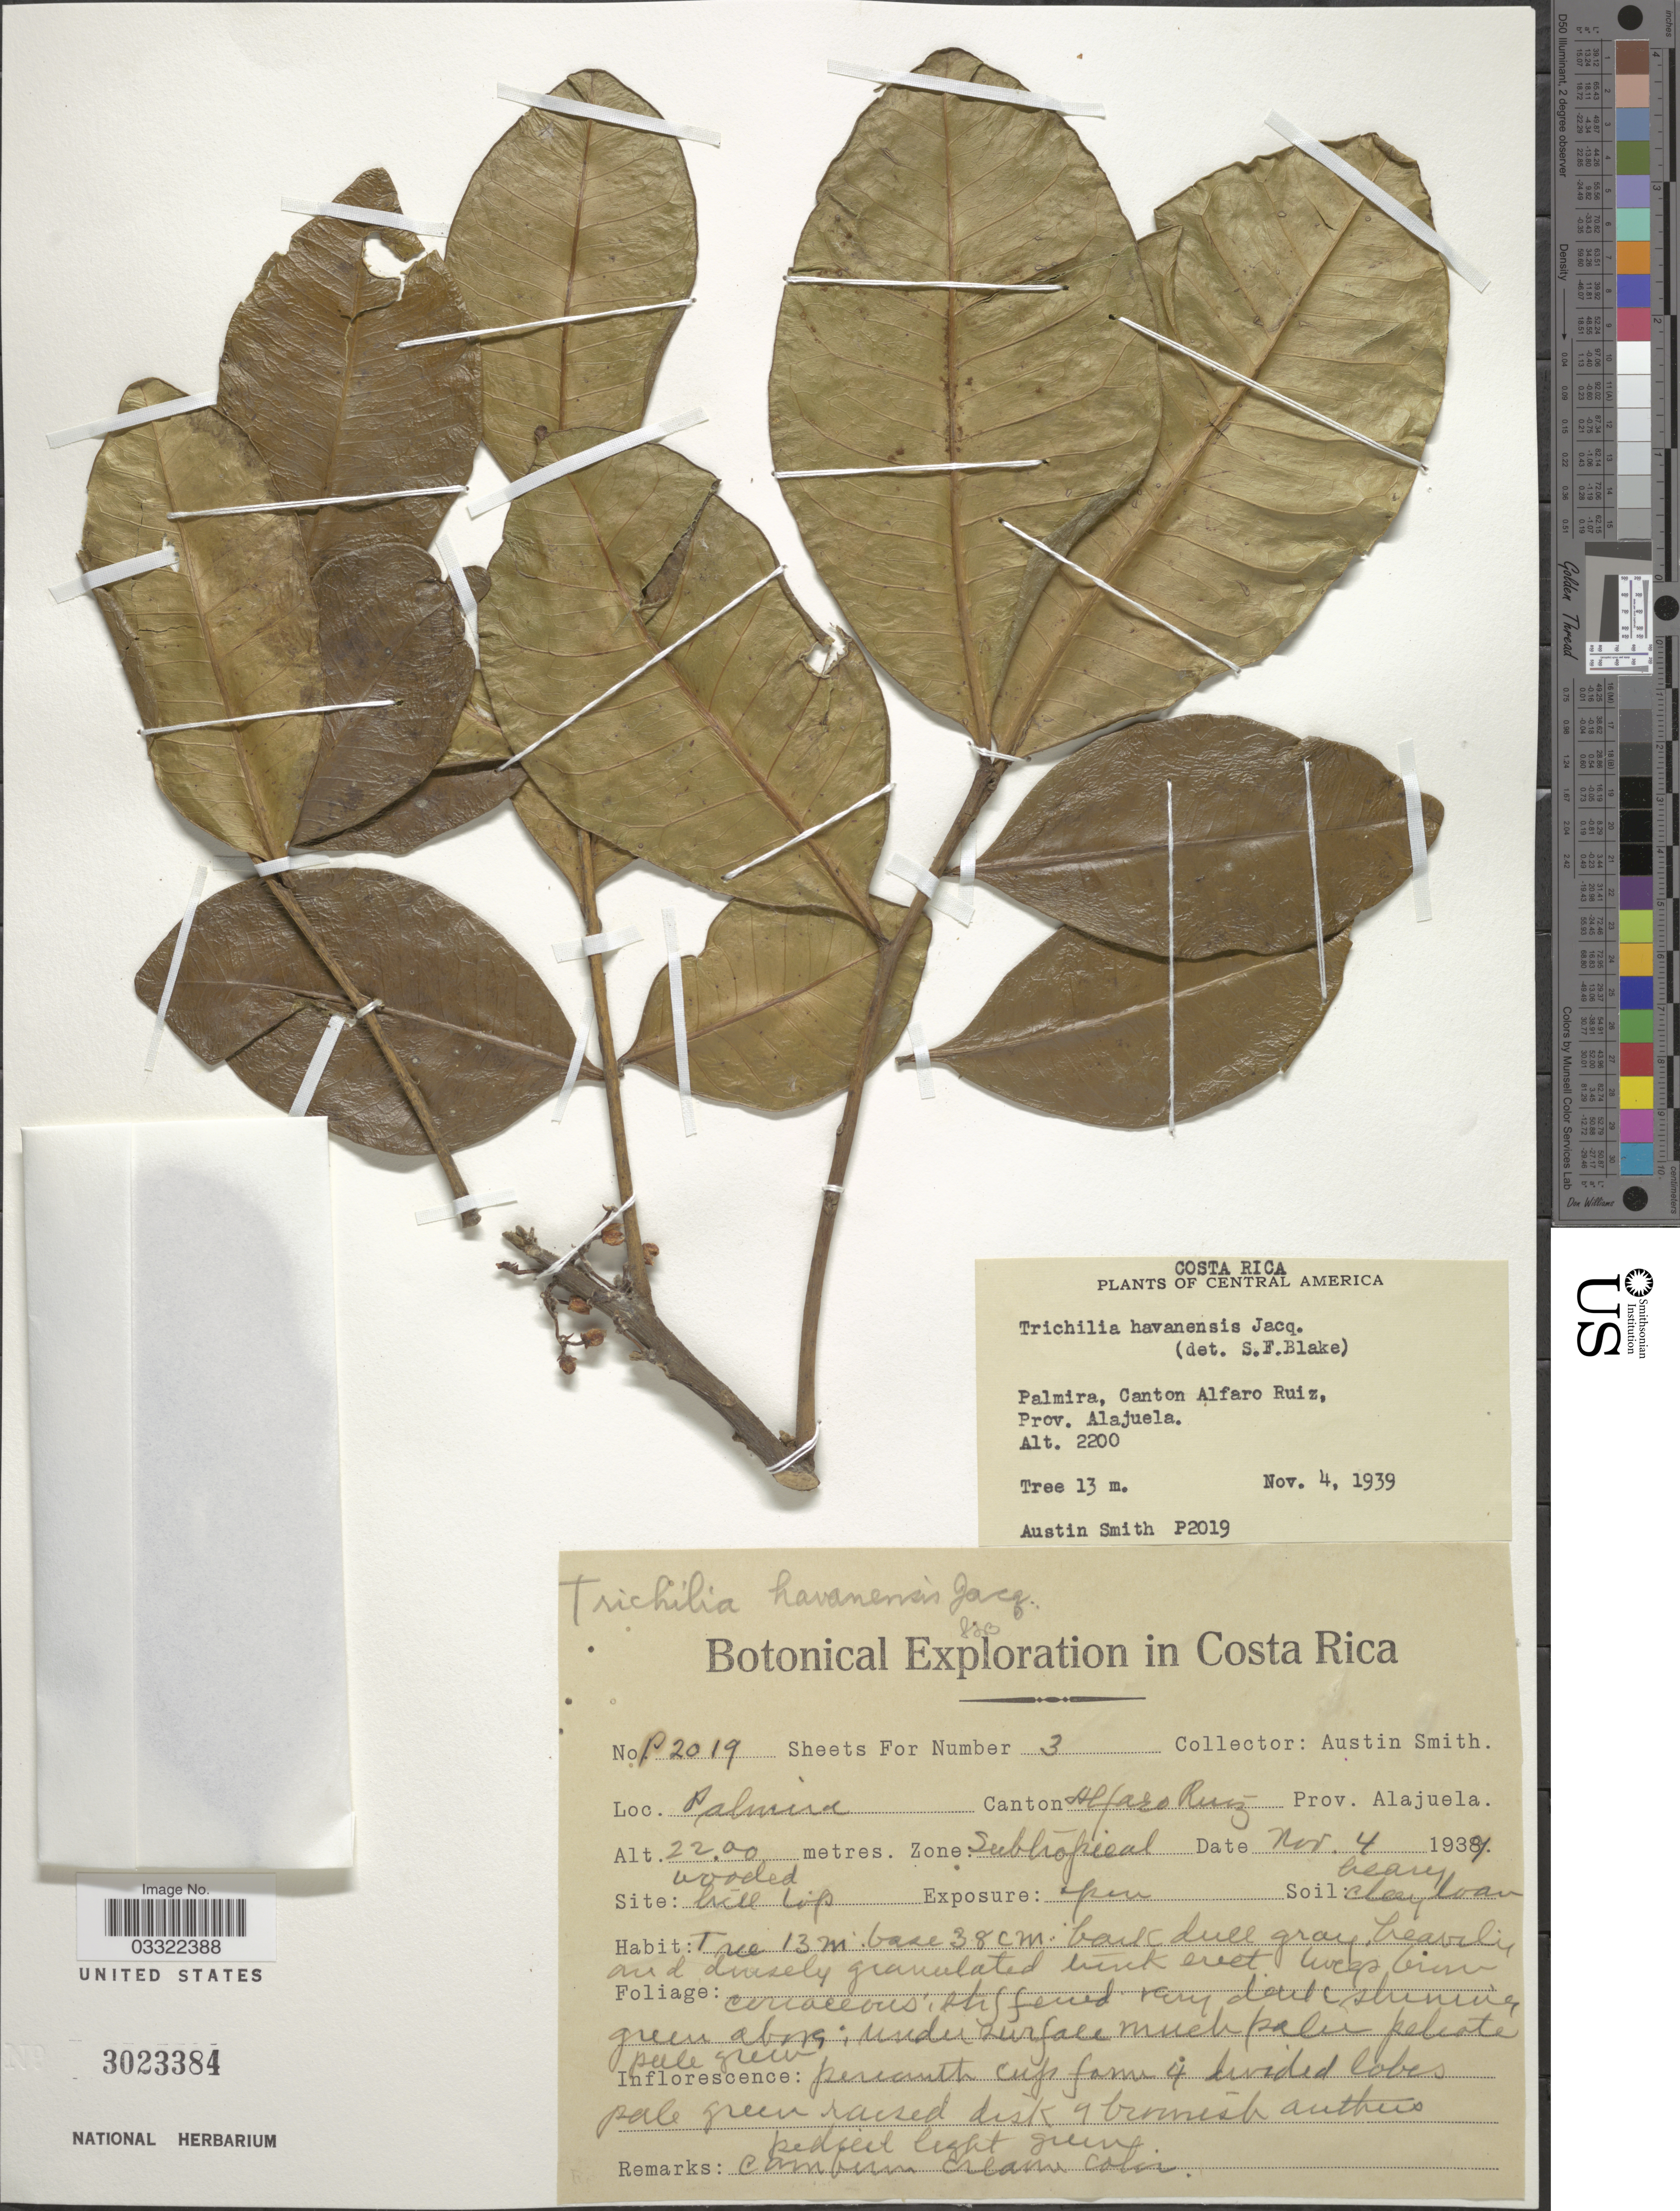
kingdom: Plantae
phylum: Tracheophyta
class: Magnoliopsida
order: Sapindales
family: Meliaceae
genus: Trichilia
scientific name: Trichilia havanensis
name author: Jacq.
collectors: Aust P. Smith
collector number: P2019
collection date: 1939-11-04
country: Costa Rica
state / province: Alajuela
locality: Palmira, Canotn Alfaro Ruiz. Zone: Subtropical.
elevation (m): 2200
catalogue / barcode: US 3023384